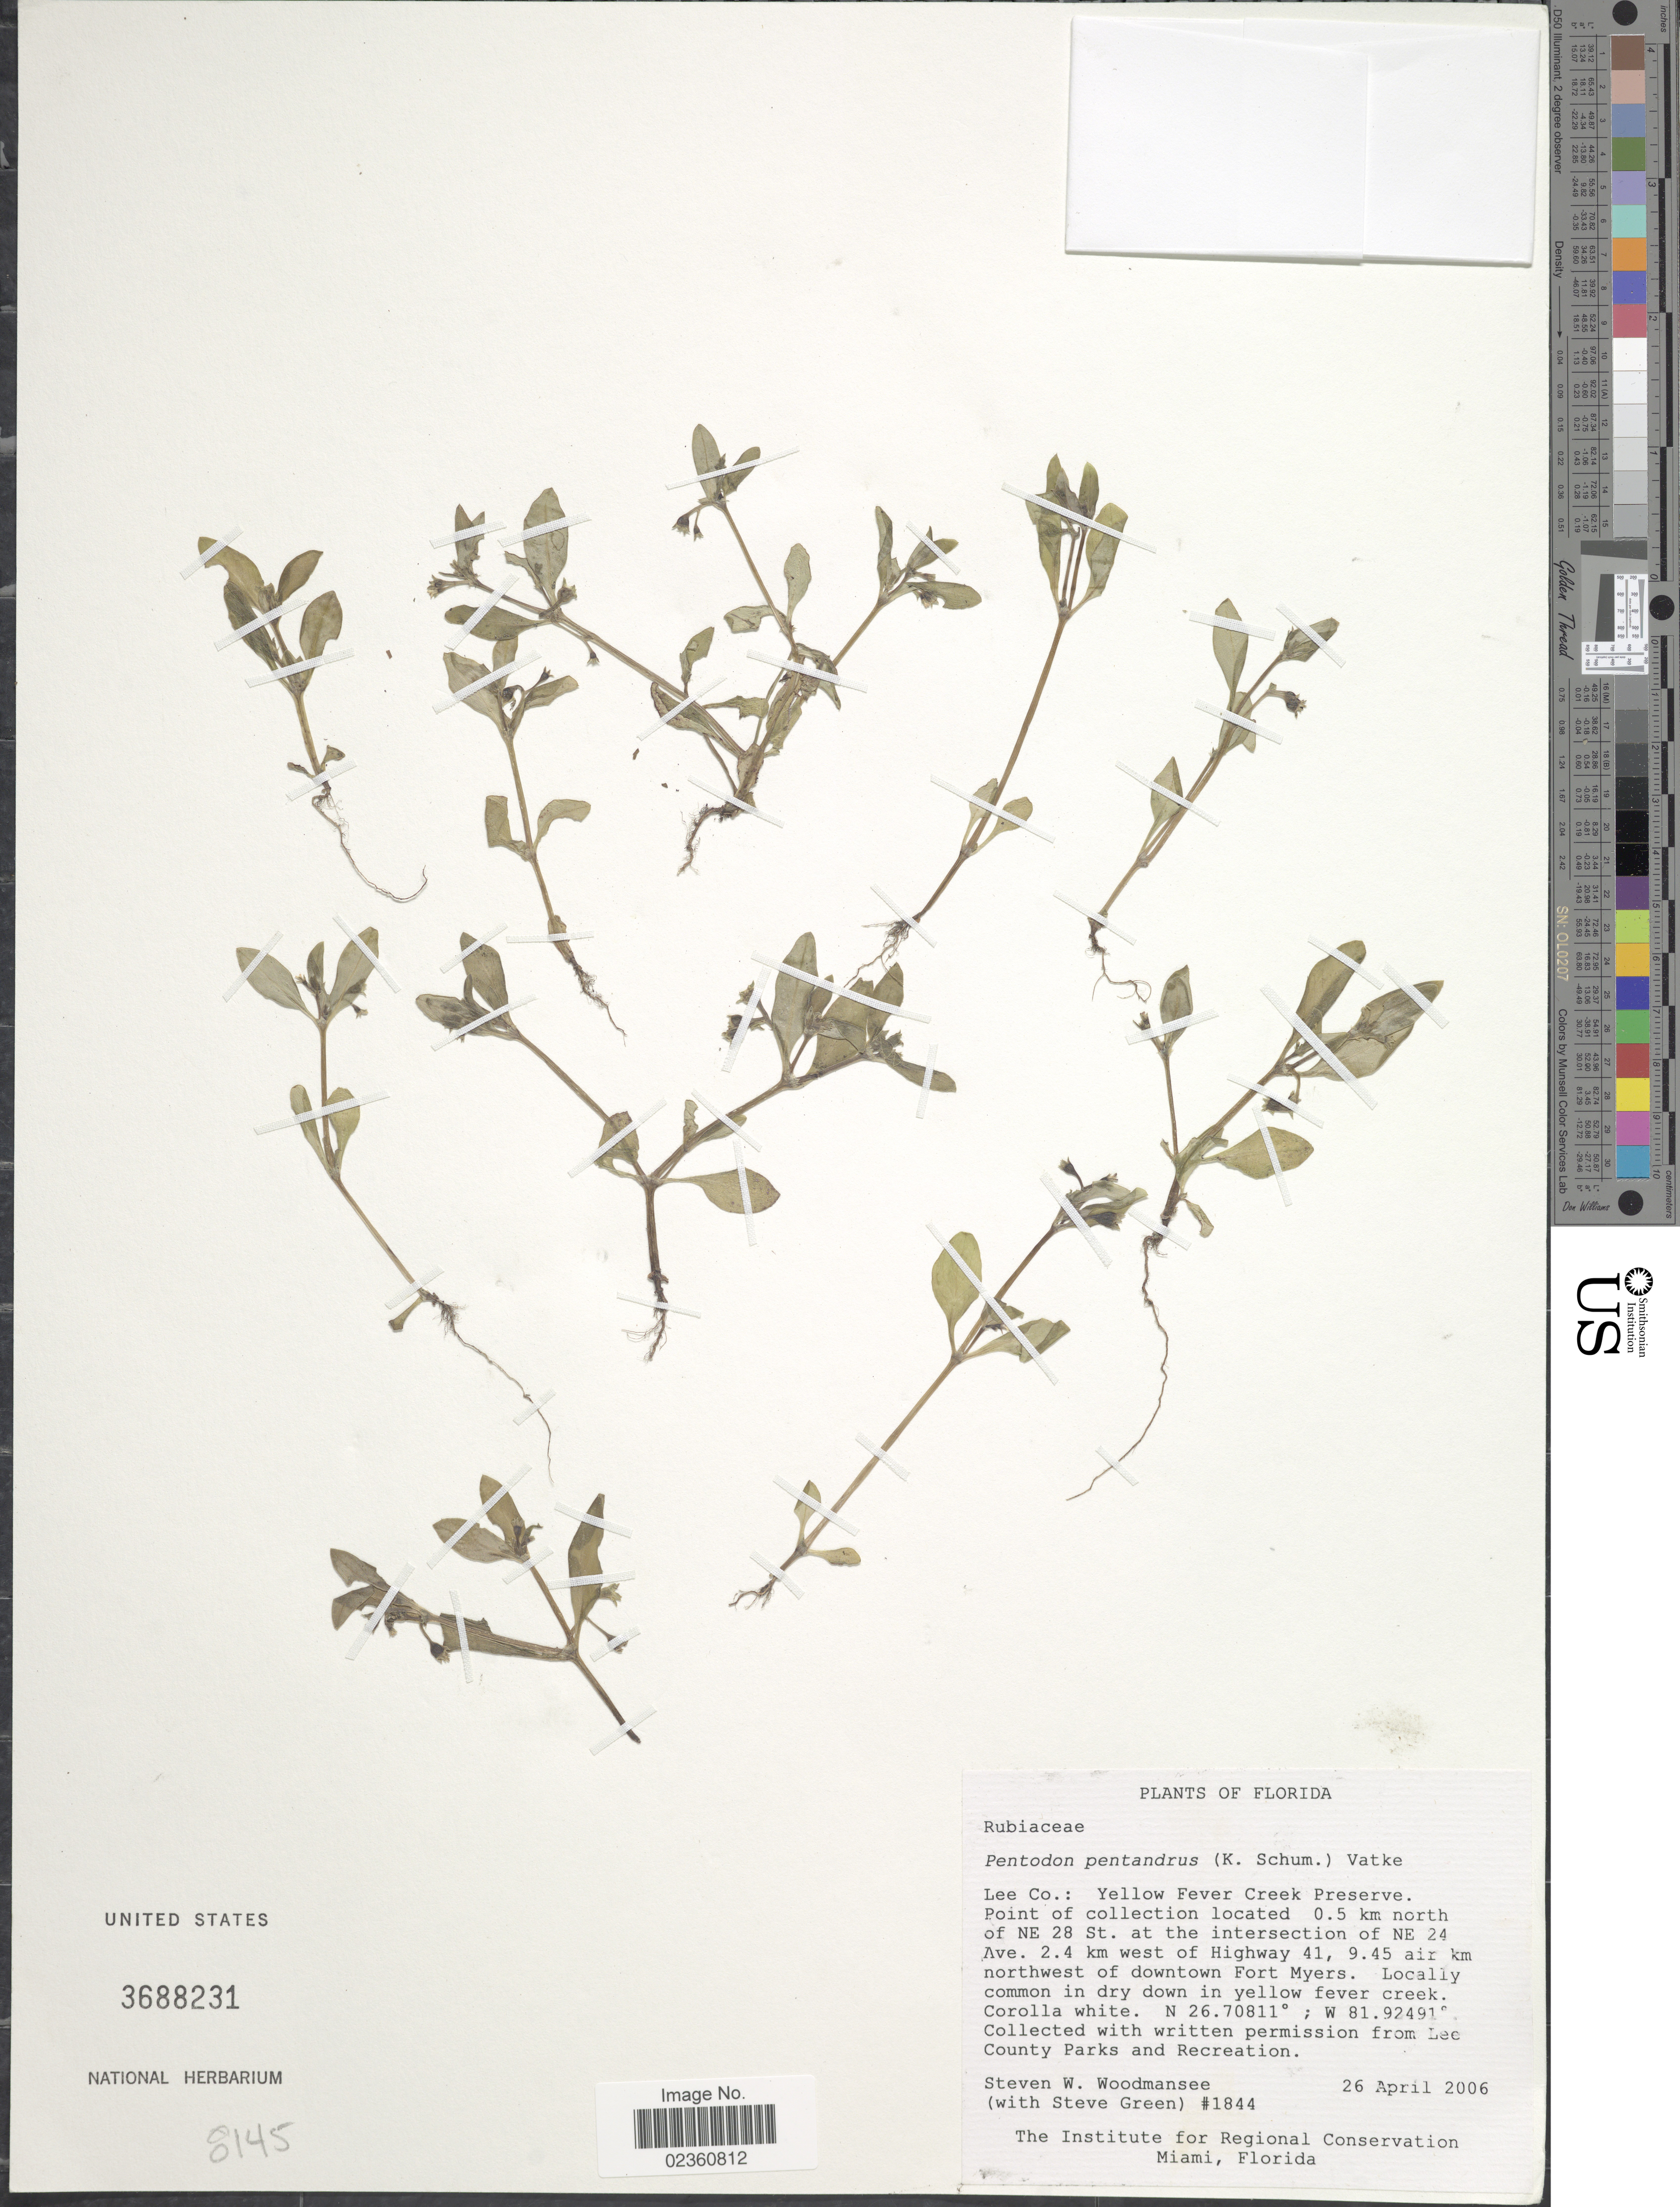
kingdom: Plantae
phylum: Tracheophyta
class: Magnoliopsida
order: Gentianales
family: Rubiaceae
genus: Pentodon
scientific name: Pentodon pentandrus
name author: (Schumach. & Thonn.) Vatke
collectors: S. Woodmansee & S. Green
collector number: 1844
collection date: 2006-04-26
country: United States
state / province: Florida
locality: Lee Co: Yellow Fever Creek Preserve Point of collection located 0.5 km north of NE 28 St. at the intersection of NE 24 Ave. 2.4 km west of Highway 41, 9.45 air km northwest of downtown Fort Myers. Locally common in dry down in yellow fever creek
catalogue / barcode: US 3688231